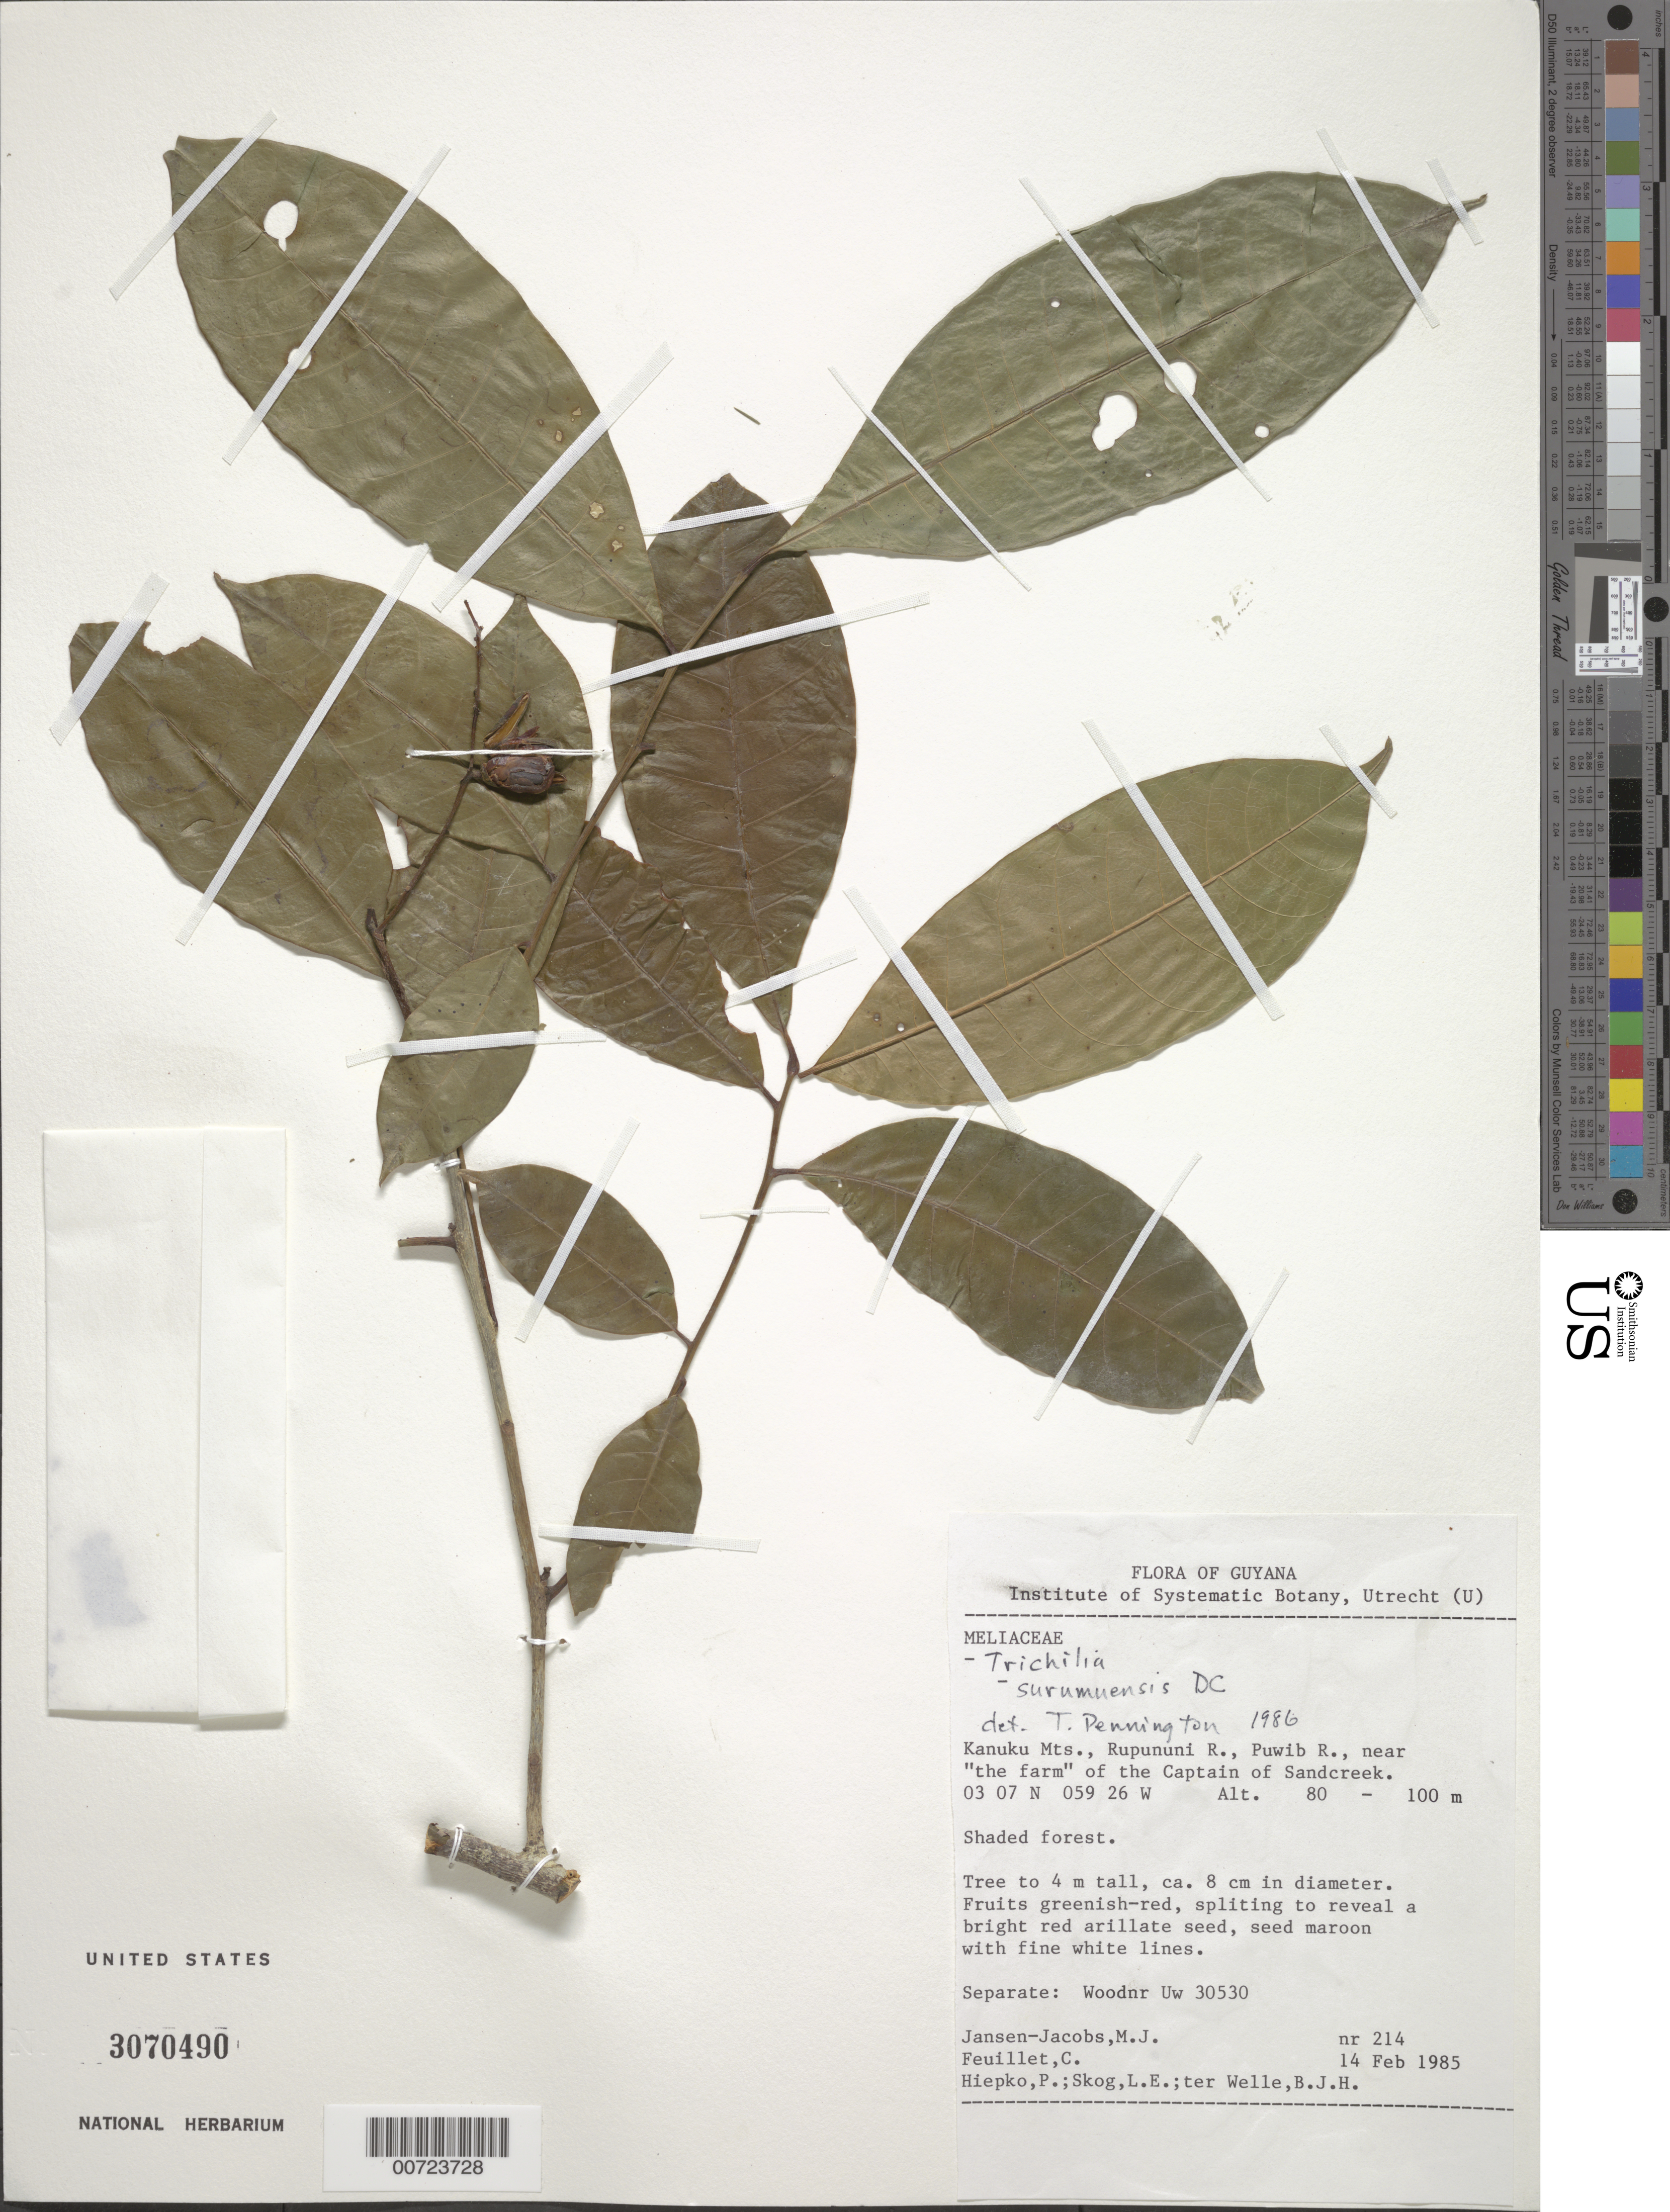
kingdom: Plantae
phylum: Tracheophyta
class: Magnoliopsida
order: Sapindales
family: Meliaceae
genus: Trichilia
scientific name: Trichilia surumuensis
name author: C. DC.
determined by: Pennington, T. D., (K)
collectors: M. J. Jansen-Jacobs, C. Feuillet, P. H. Hiepko, L. E. Skog & B. Welle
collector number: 214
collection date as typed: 14-Feb-85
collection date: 1985-02-14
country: Guyana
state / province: U. Takutu-U. Essequibo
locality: Kanuku Mts., Rupununi R., Puwib R. near "the farm" of the Captain of Sandcreek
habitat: Shaded forest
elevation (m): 80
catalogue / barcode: US 3070490